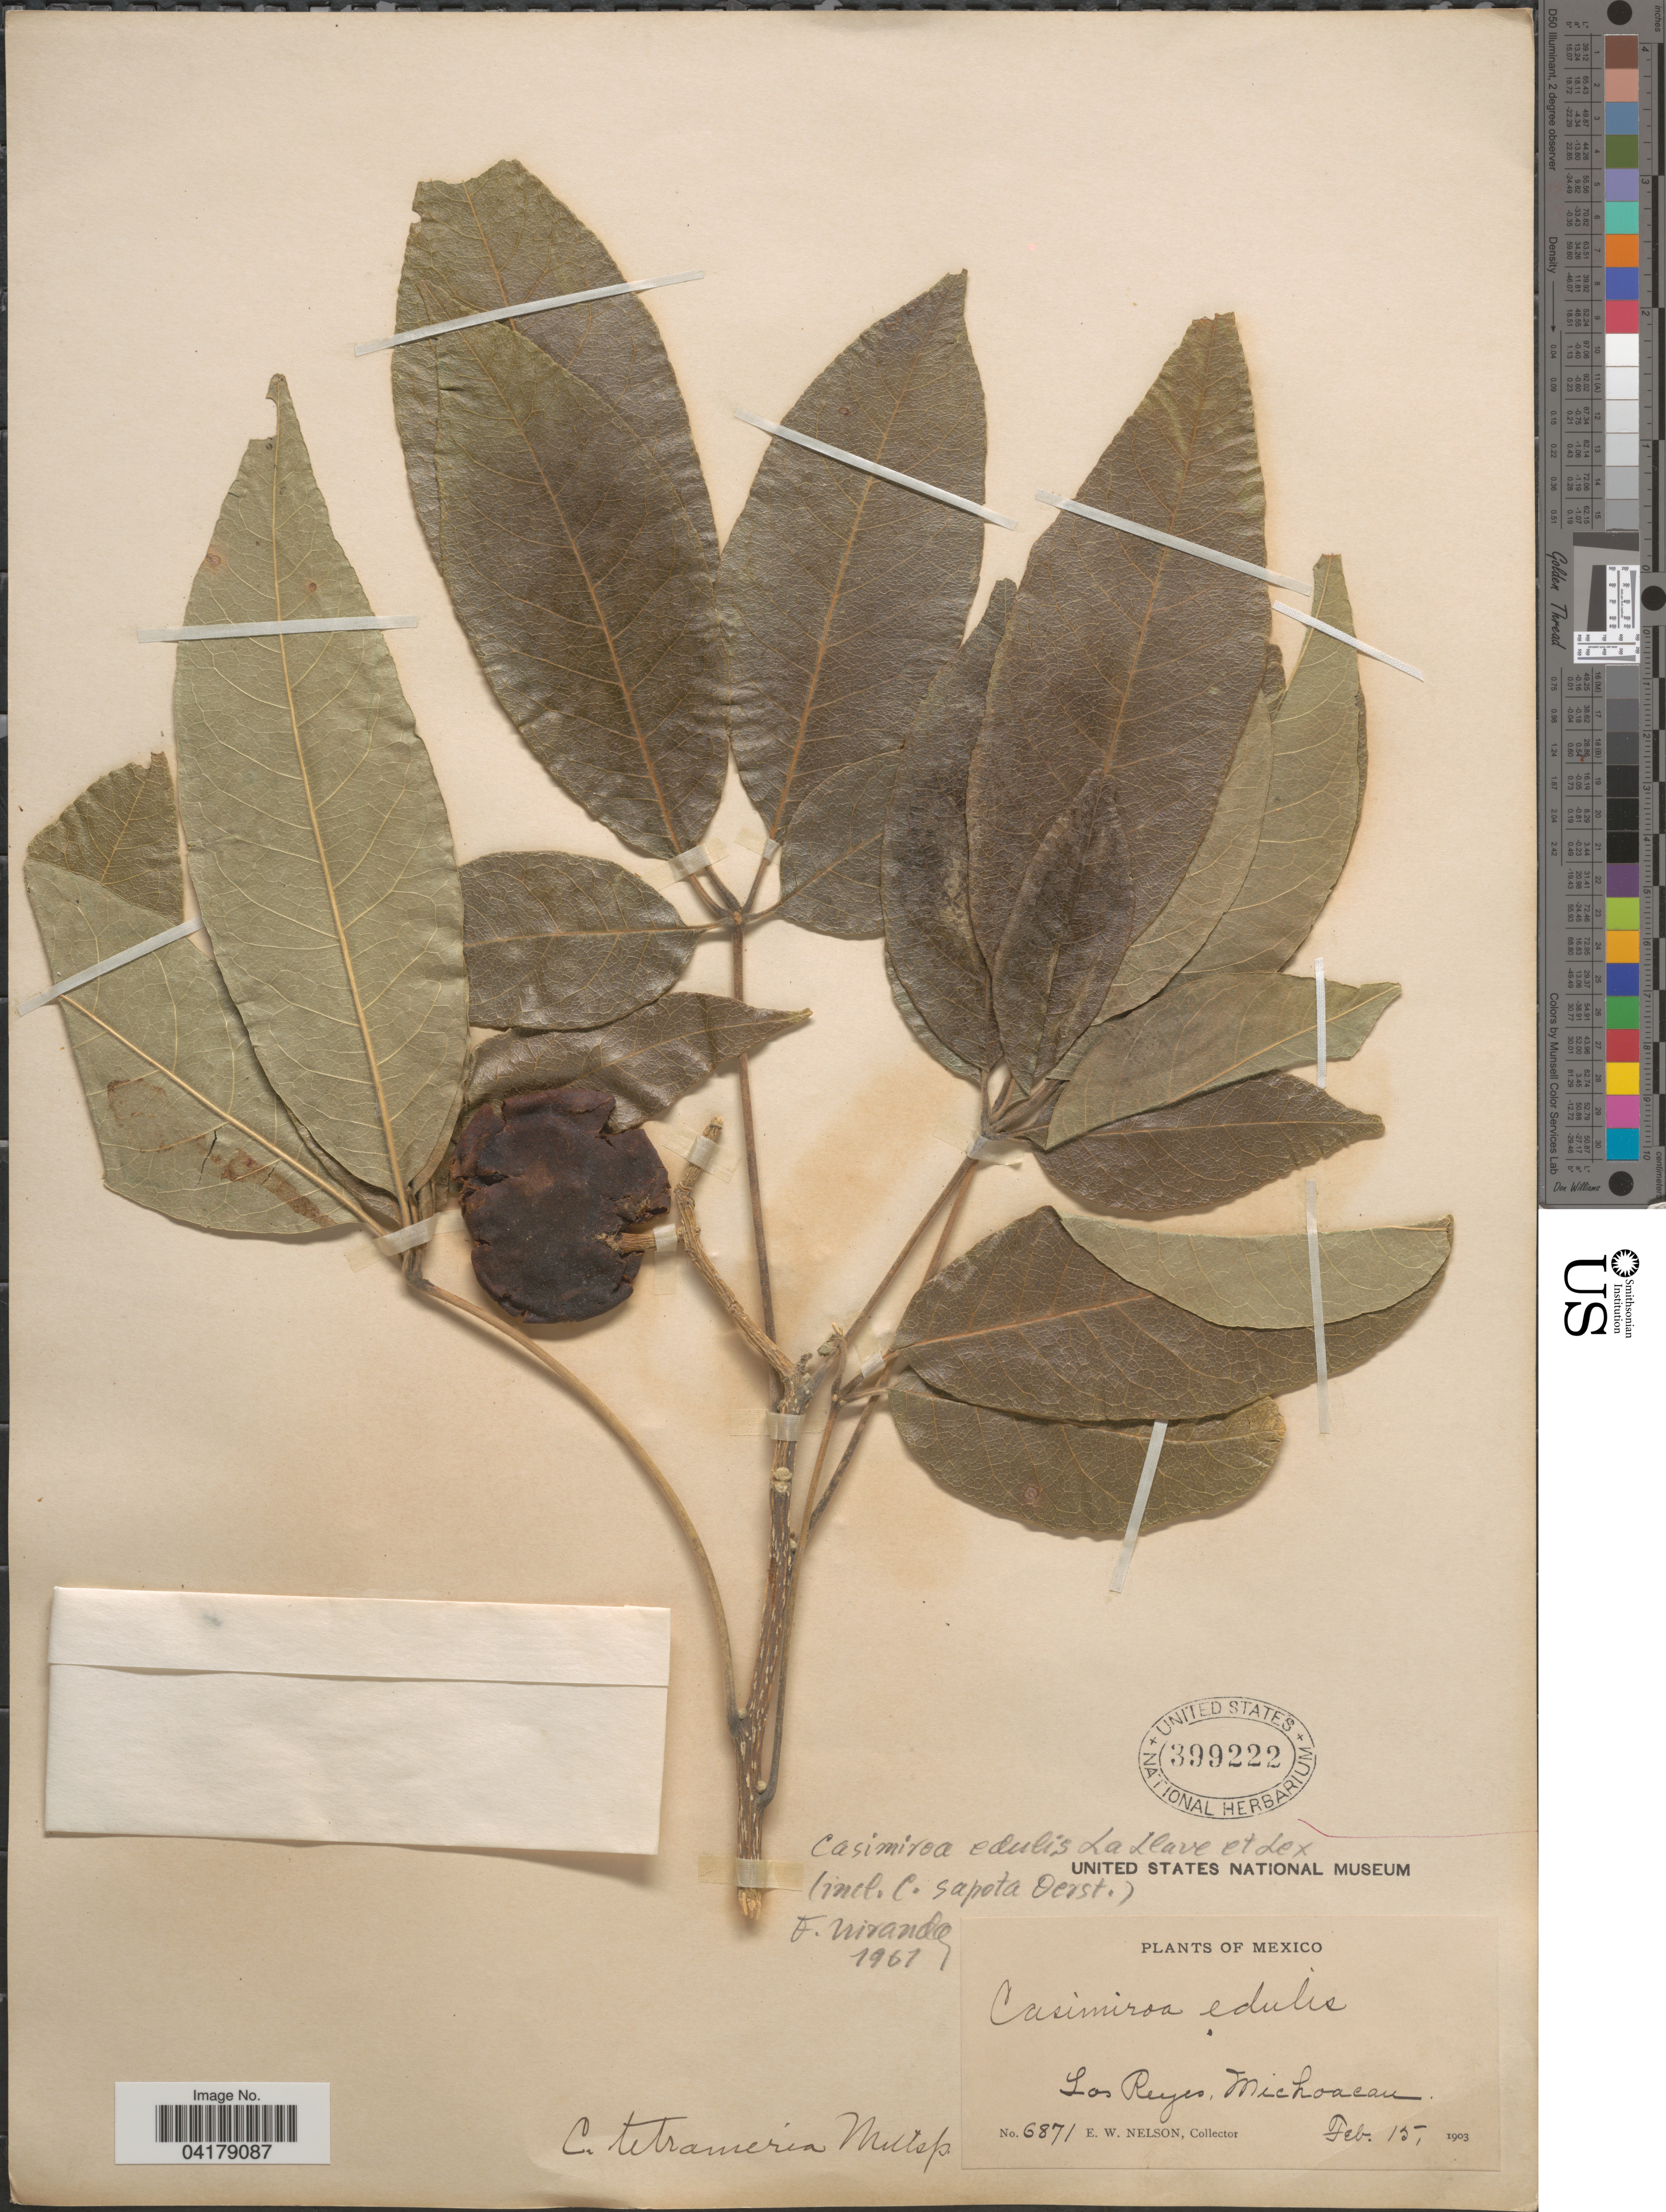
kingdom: Plantae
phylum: Tracheophyta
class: Magnoliopsida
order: Sapindales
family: Rutaceae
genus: Casimiroa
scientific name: Casimiroa edulis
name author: La Llave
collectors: E. W. Nelson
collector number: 6871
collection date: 1903-02-15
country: Mexico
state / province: Michoacán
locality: Los Reyes.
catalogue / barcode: US 399222